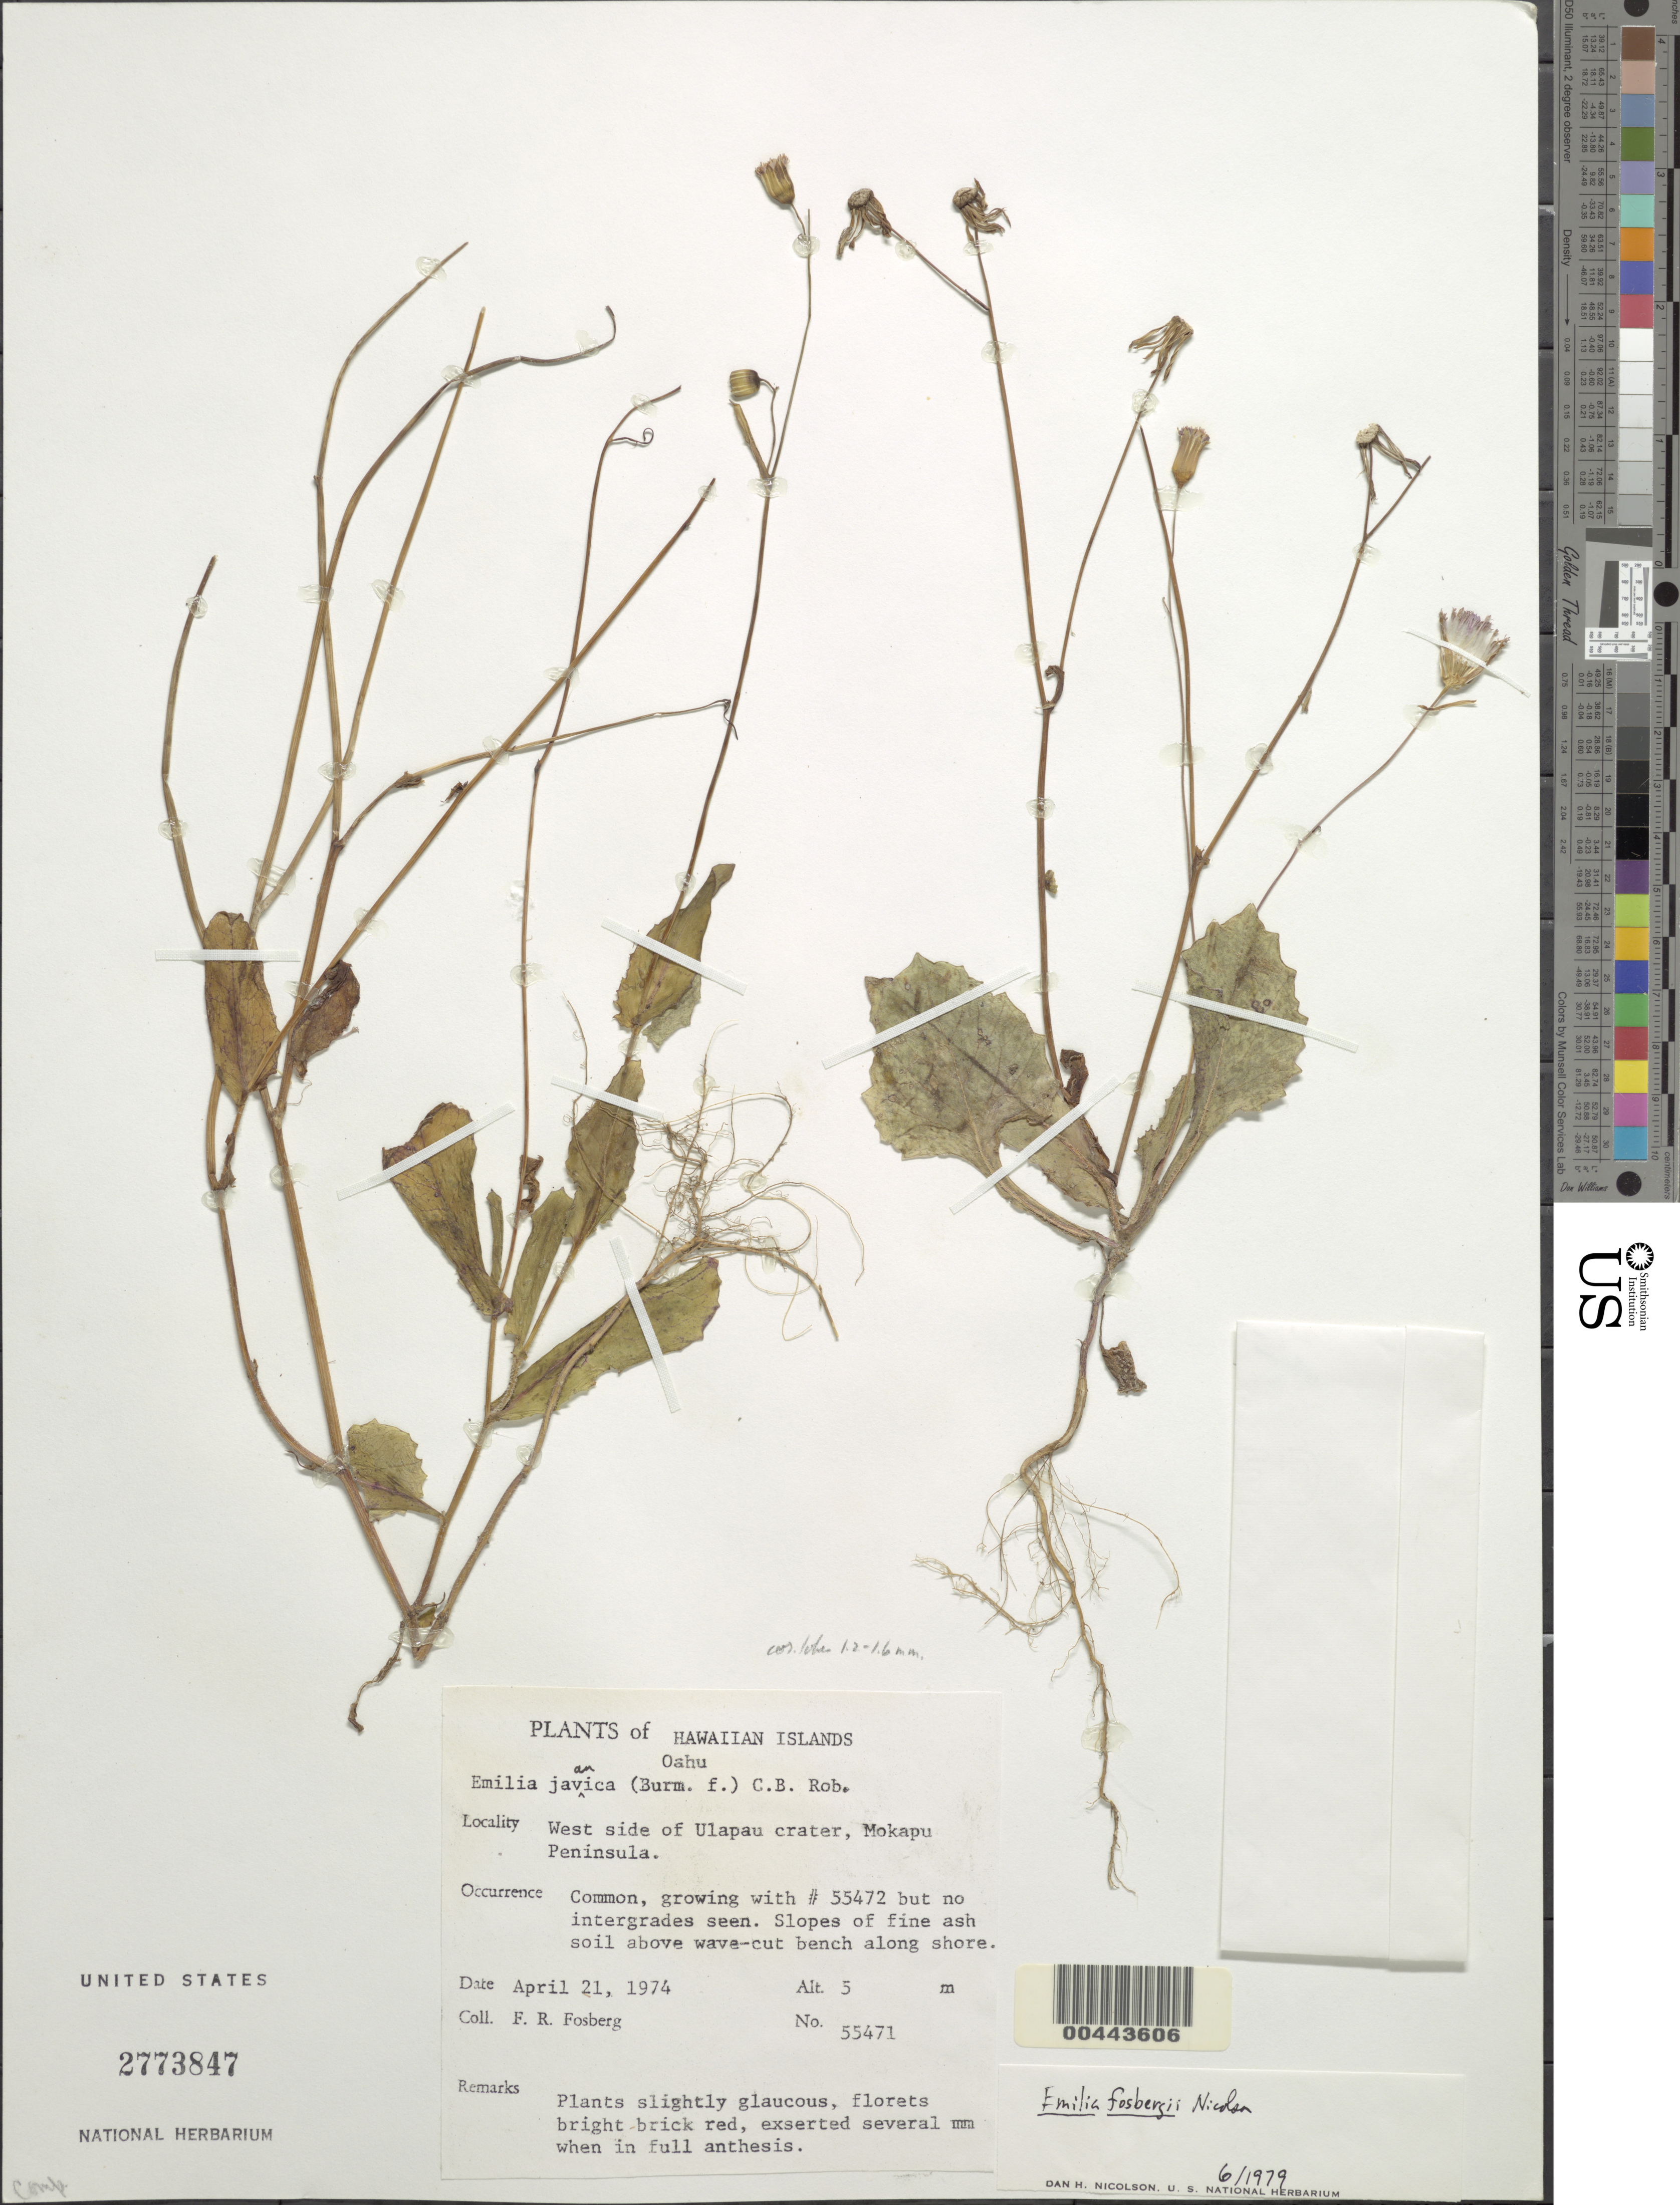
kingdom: Plantae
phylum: Tracheophyta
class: Magnoliopsida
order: Asterales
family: Asteraceae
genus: Emilia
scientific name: Emilia fosbergii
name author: Nicolson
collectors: F. R. Fosberg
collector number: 55471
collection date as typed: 21 Apr 1974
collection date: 1974-04-21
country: United States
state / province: Hawaii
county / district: Honolulu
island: Oahu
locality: West side of Ulapau crater, Mokapu Peninsula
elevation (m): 5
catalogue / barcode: US 2773847